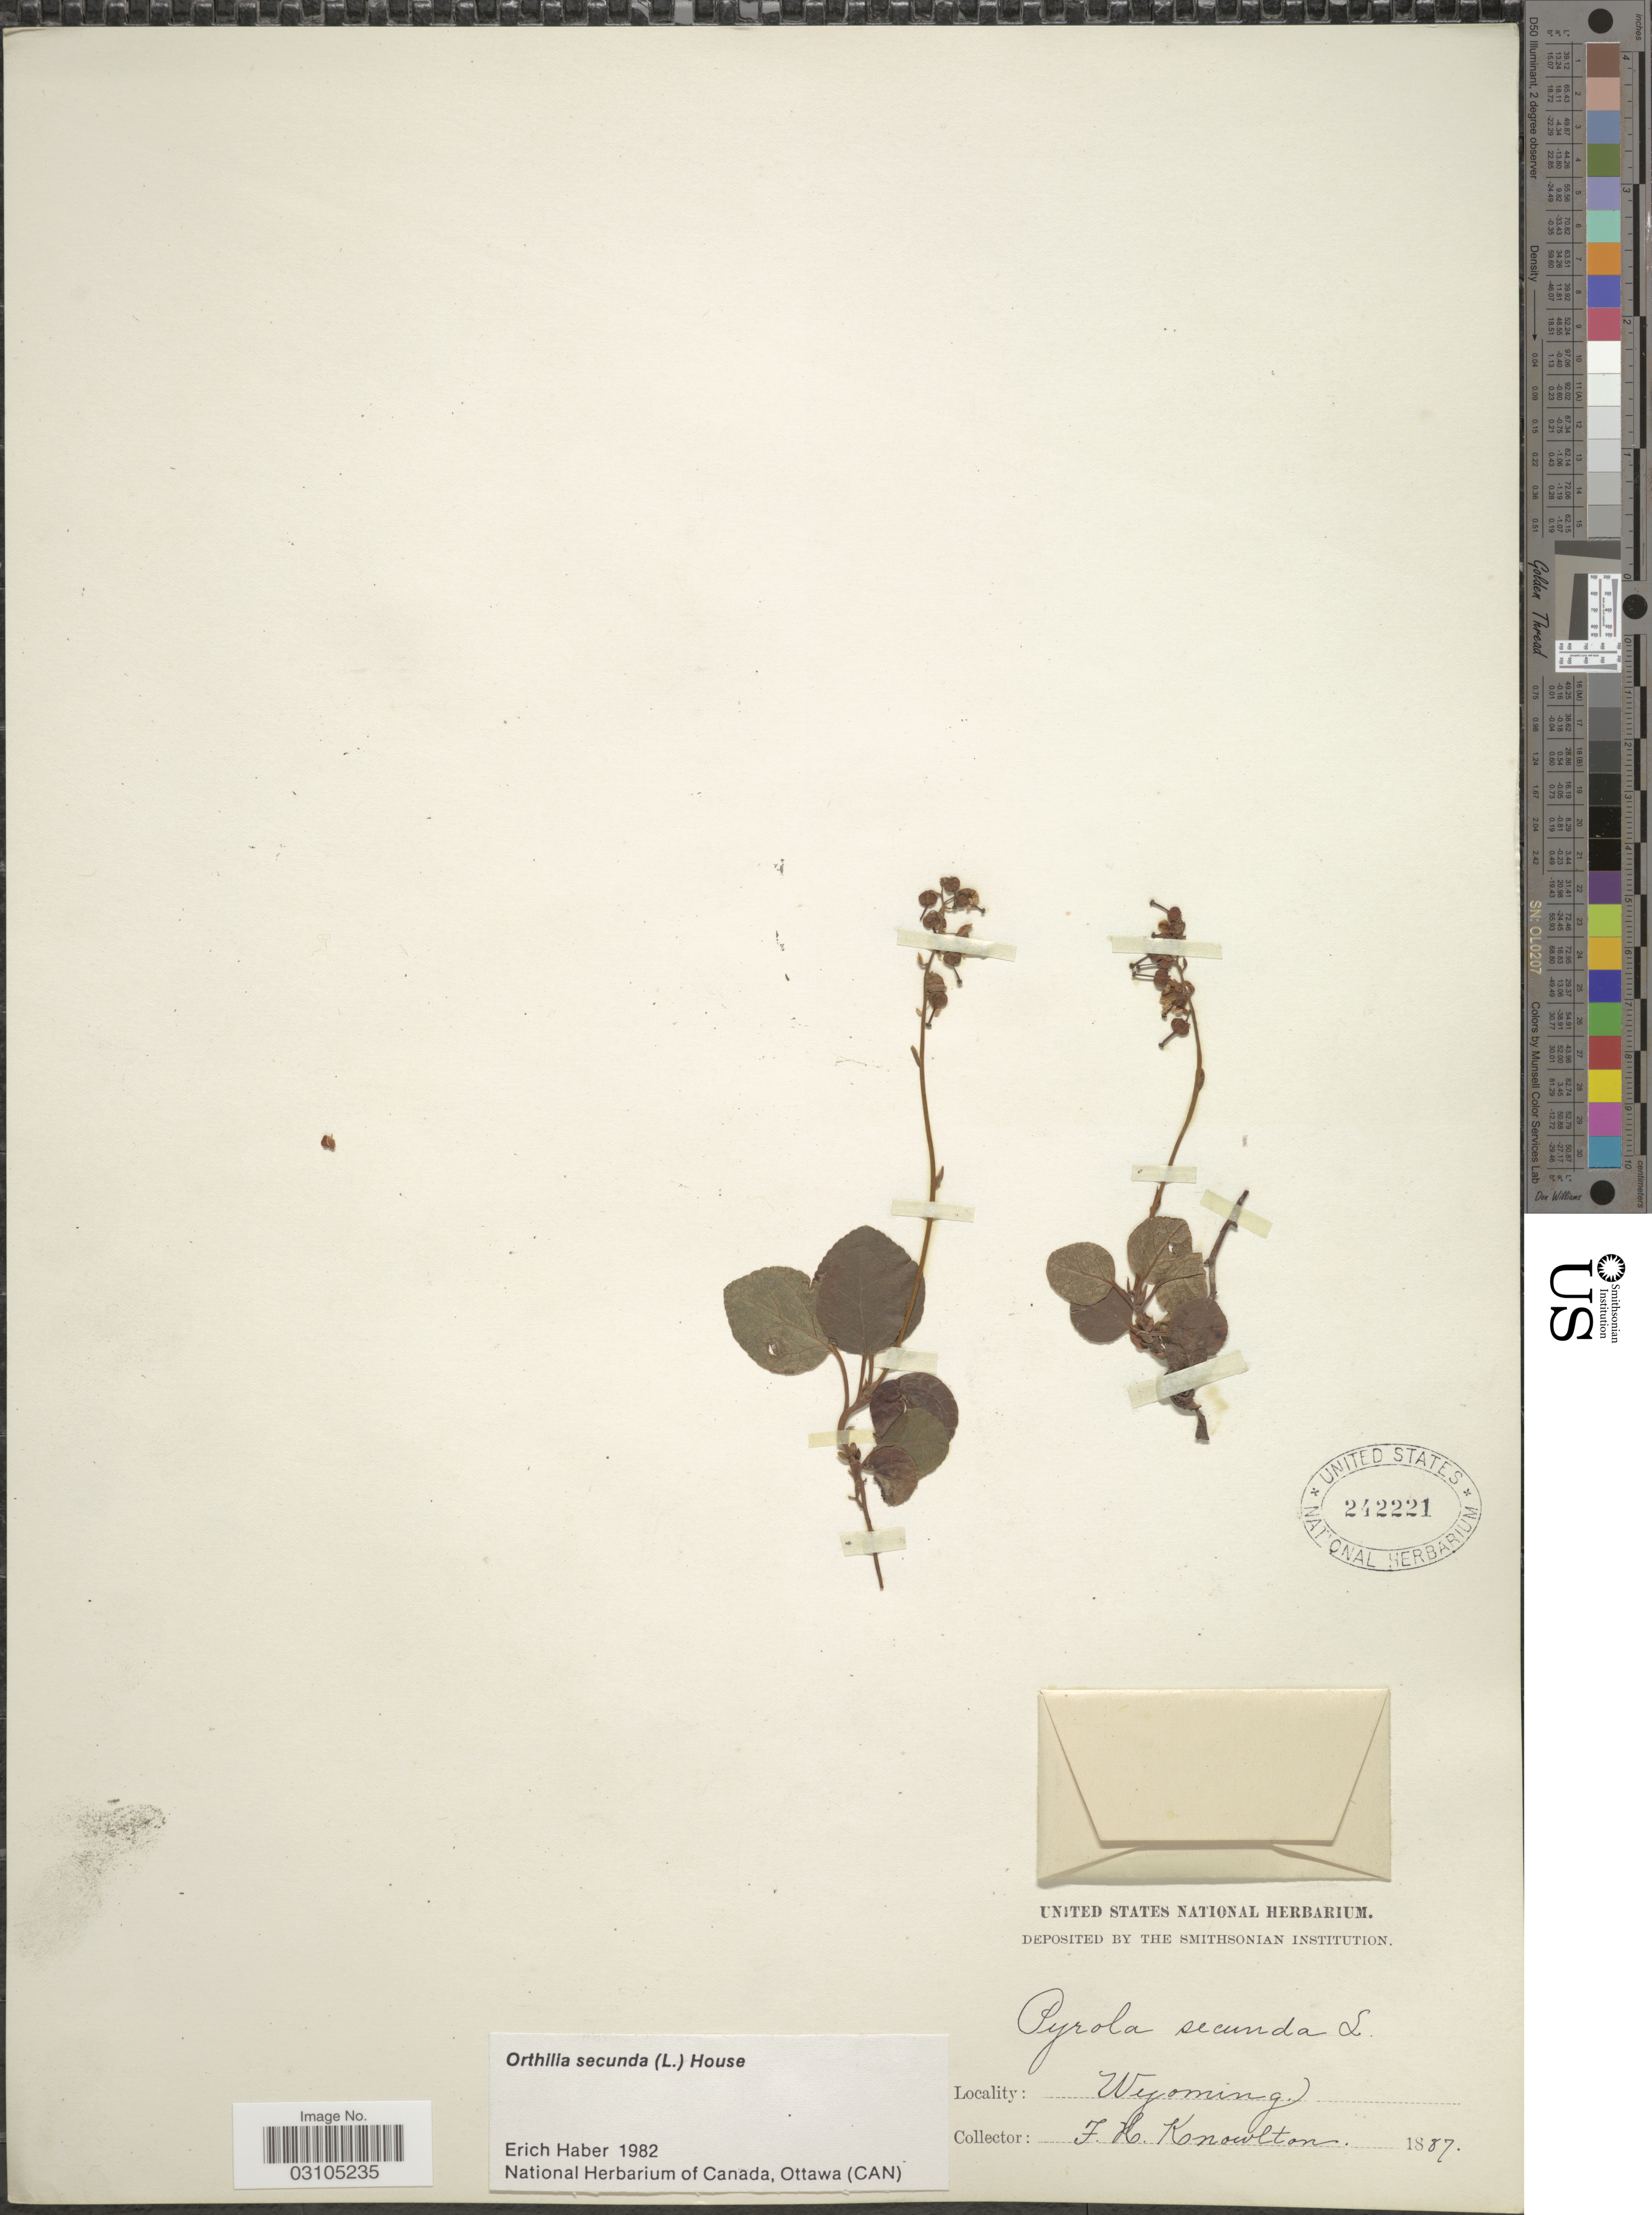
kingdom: Plantae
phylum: Tracheophyta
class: Magnoliopsida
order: Ericales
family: Ericaceae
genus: Orthilia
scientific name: Orthilia secunda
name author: (L.) House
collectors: F. H. Knowlton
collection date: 1887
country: United States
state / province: Wyoming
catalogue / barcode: US 242221